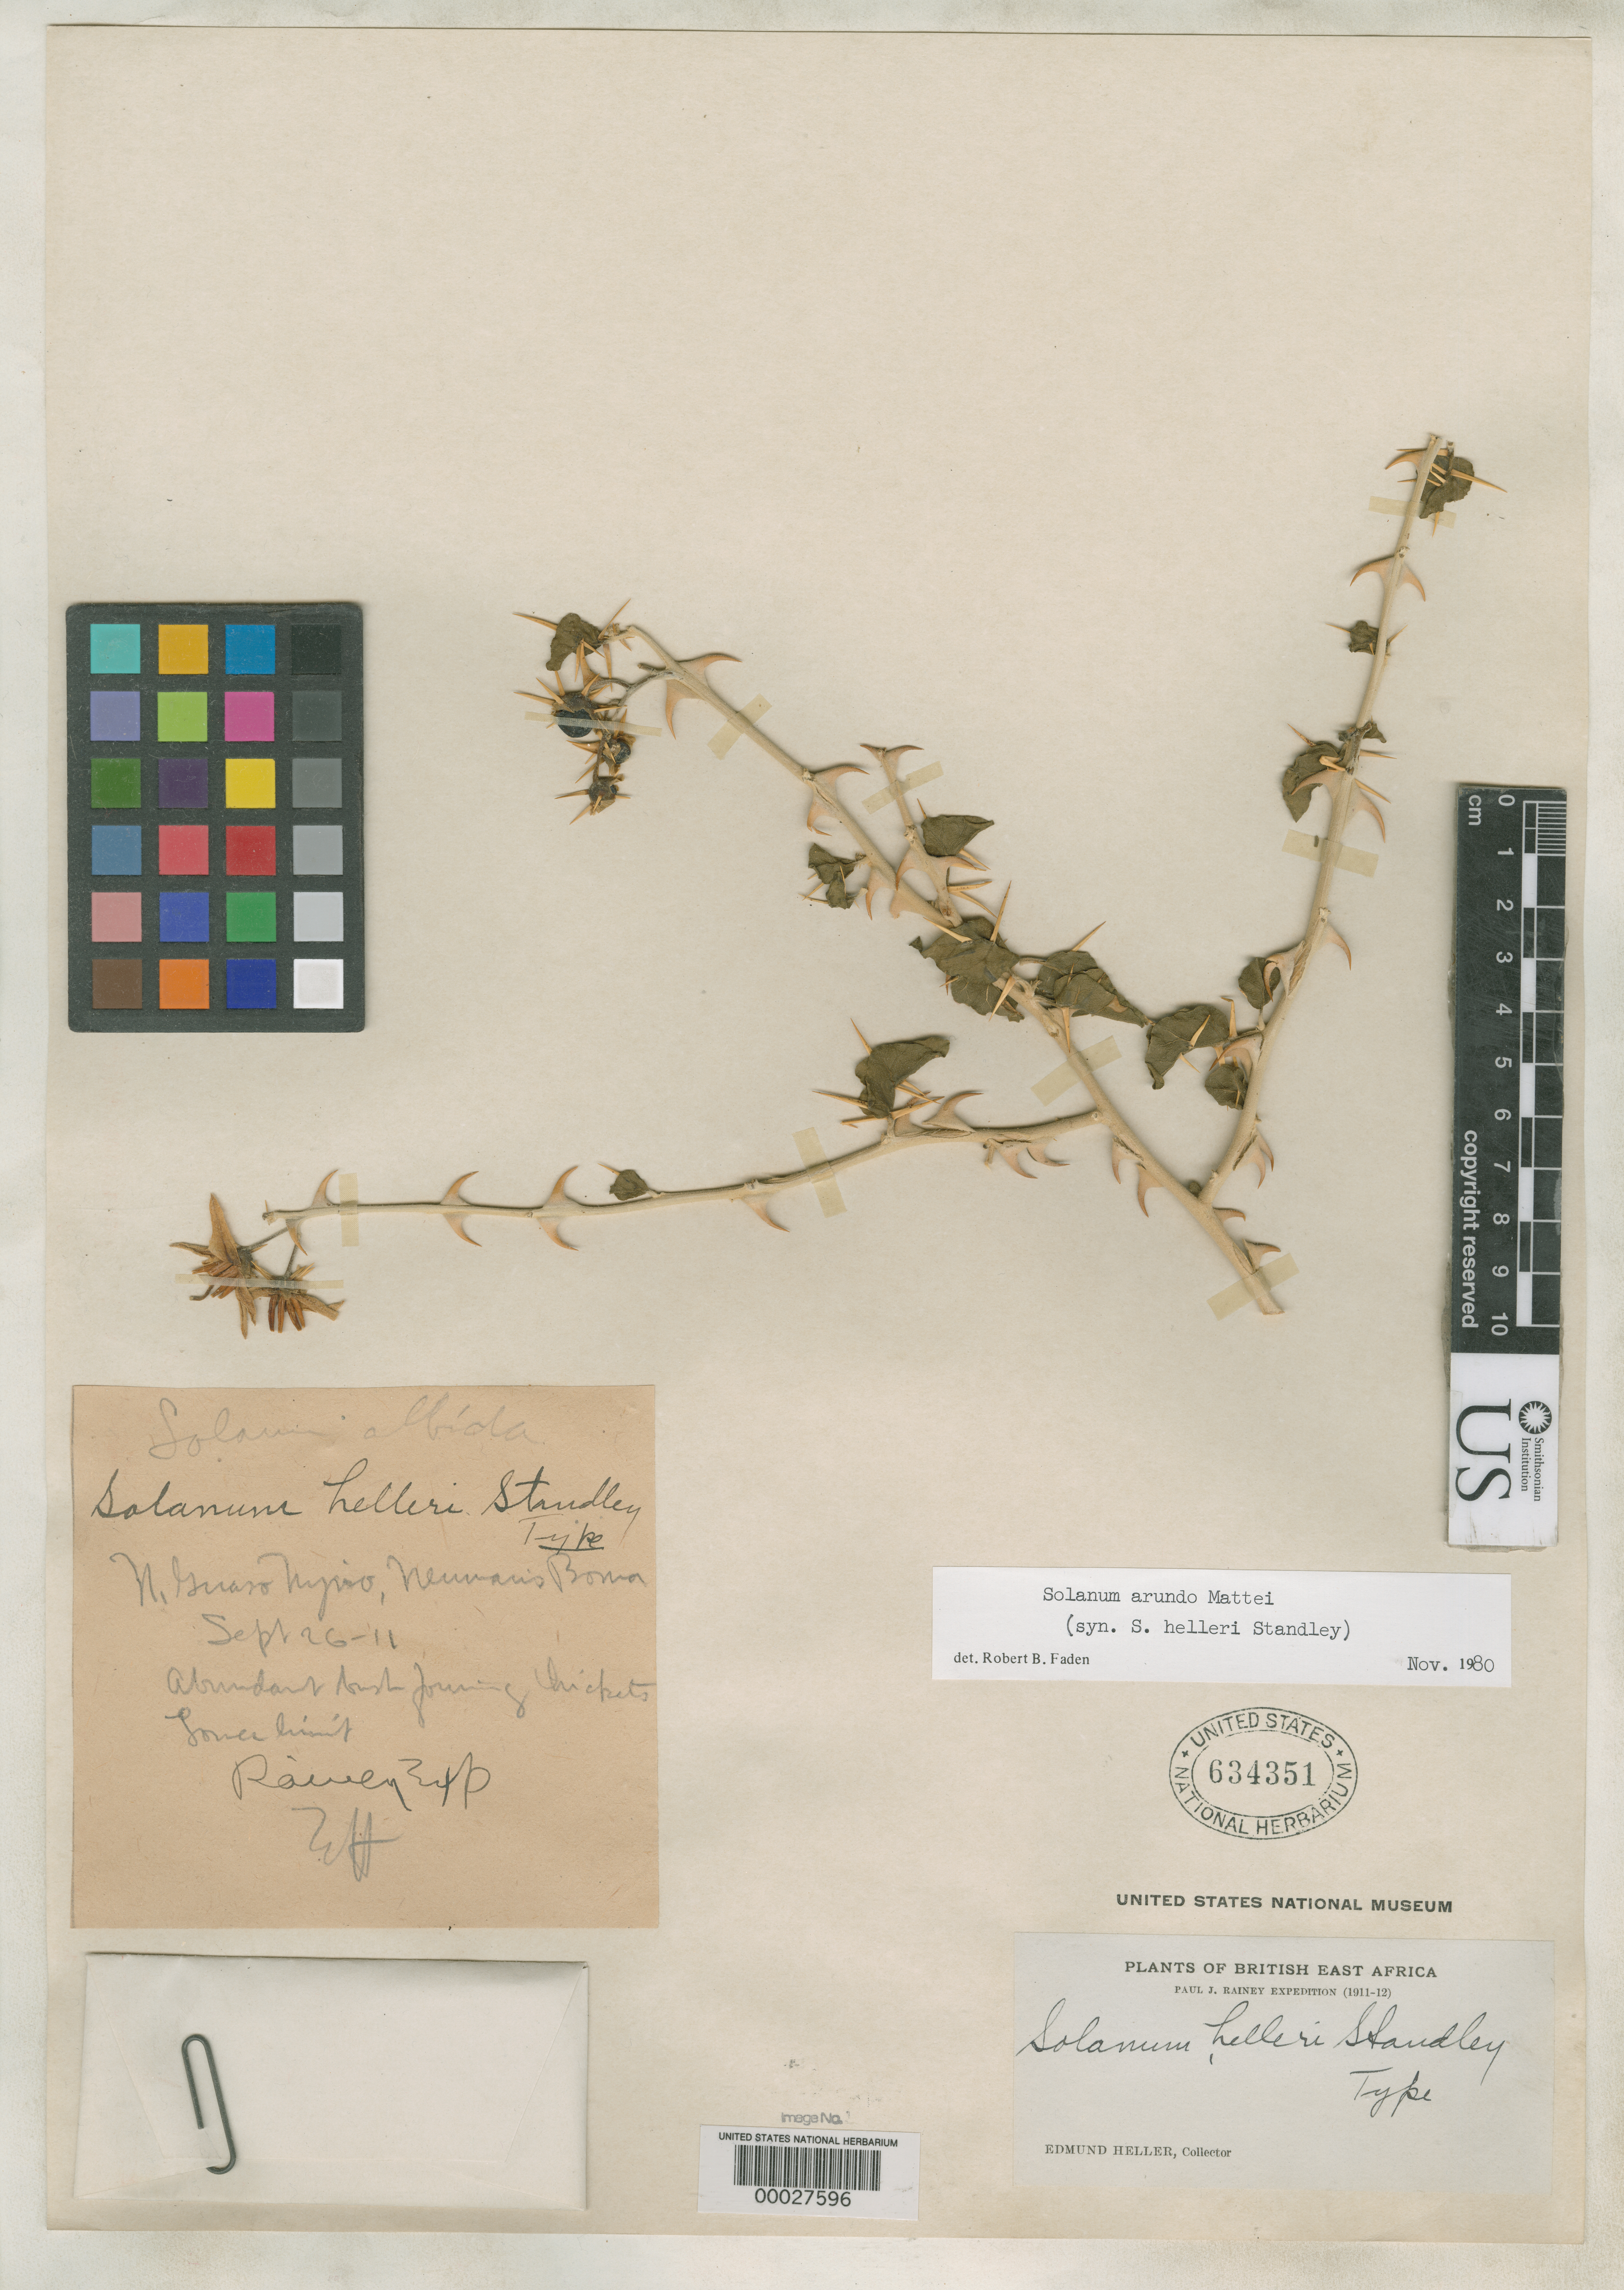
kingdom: Plantae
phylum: Tracheophyta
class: Magnoliopsida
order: Solanales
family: Solanaceae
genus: Solanum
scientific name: Solanum helleri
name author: Standl.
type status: Type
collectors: E. G. Heller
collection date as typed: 26 Sep 1911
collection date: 1911-09-26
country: Kenya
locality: Northern Guaso Nyiro.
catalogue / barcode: US 634351